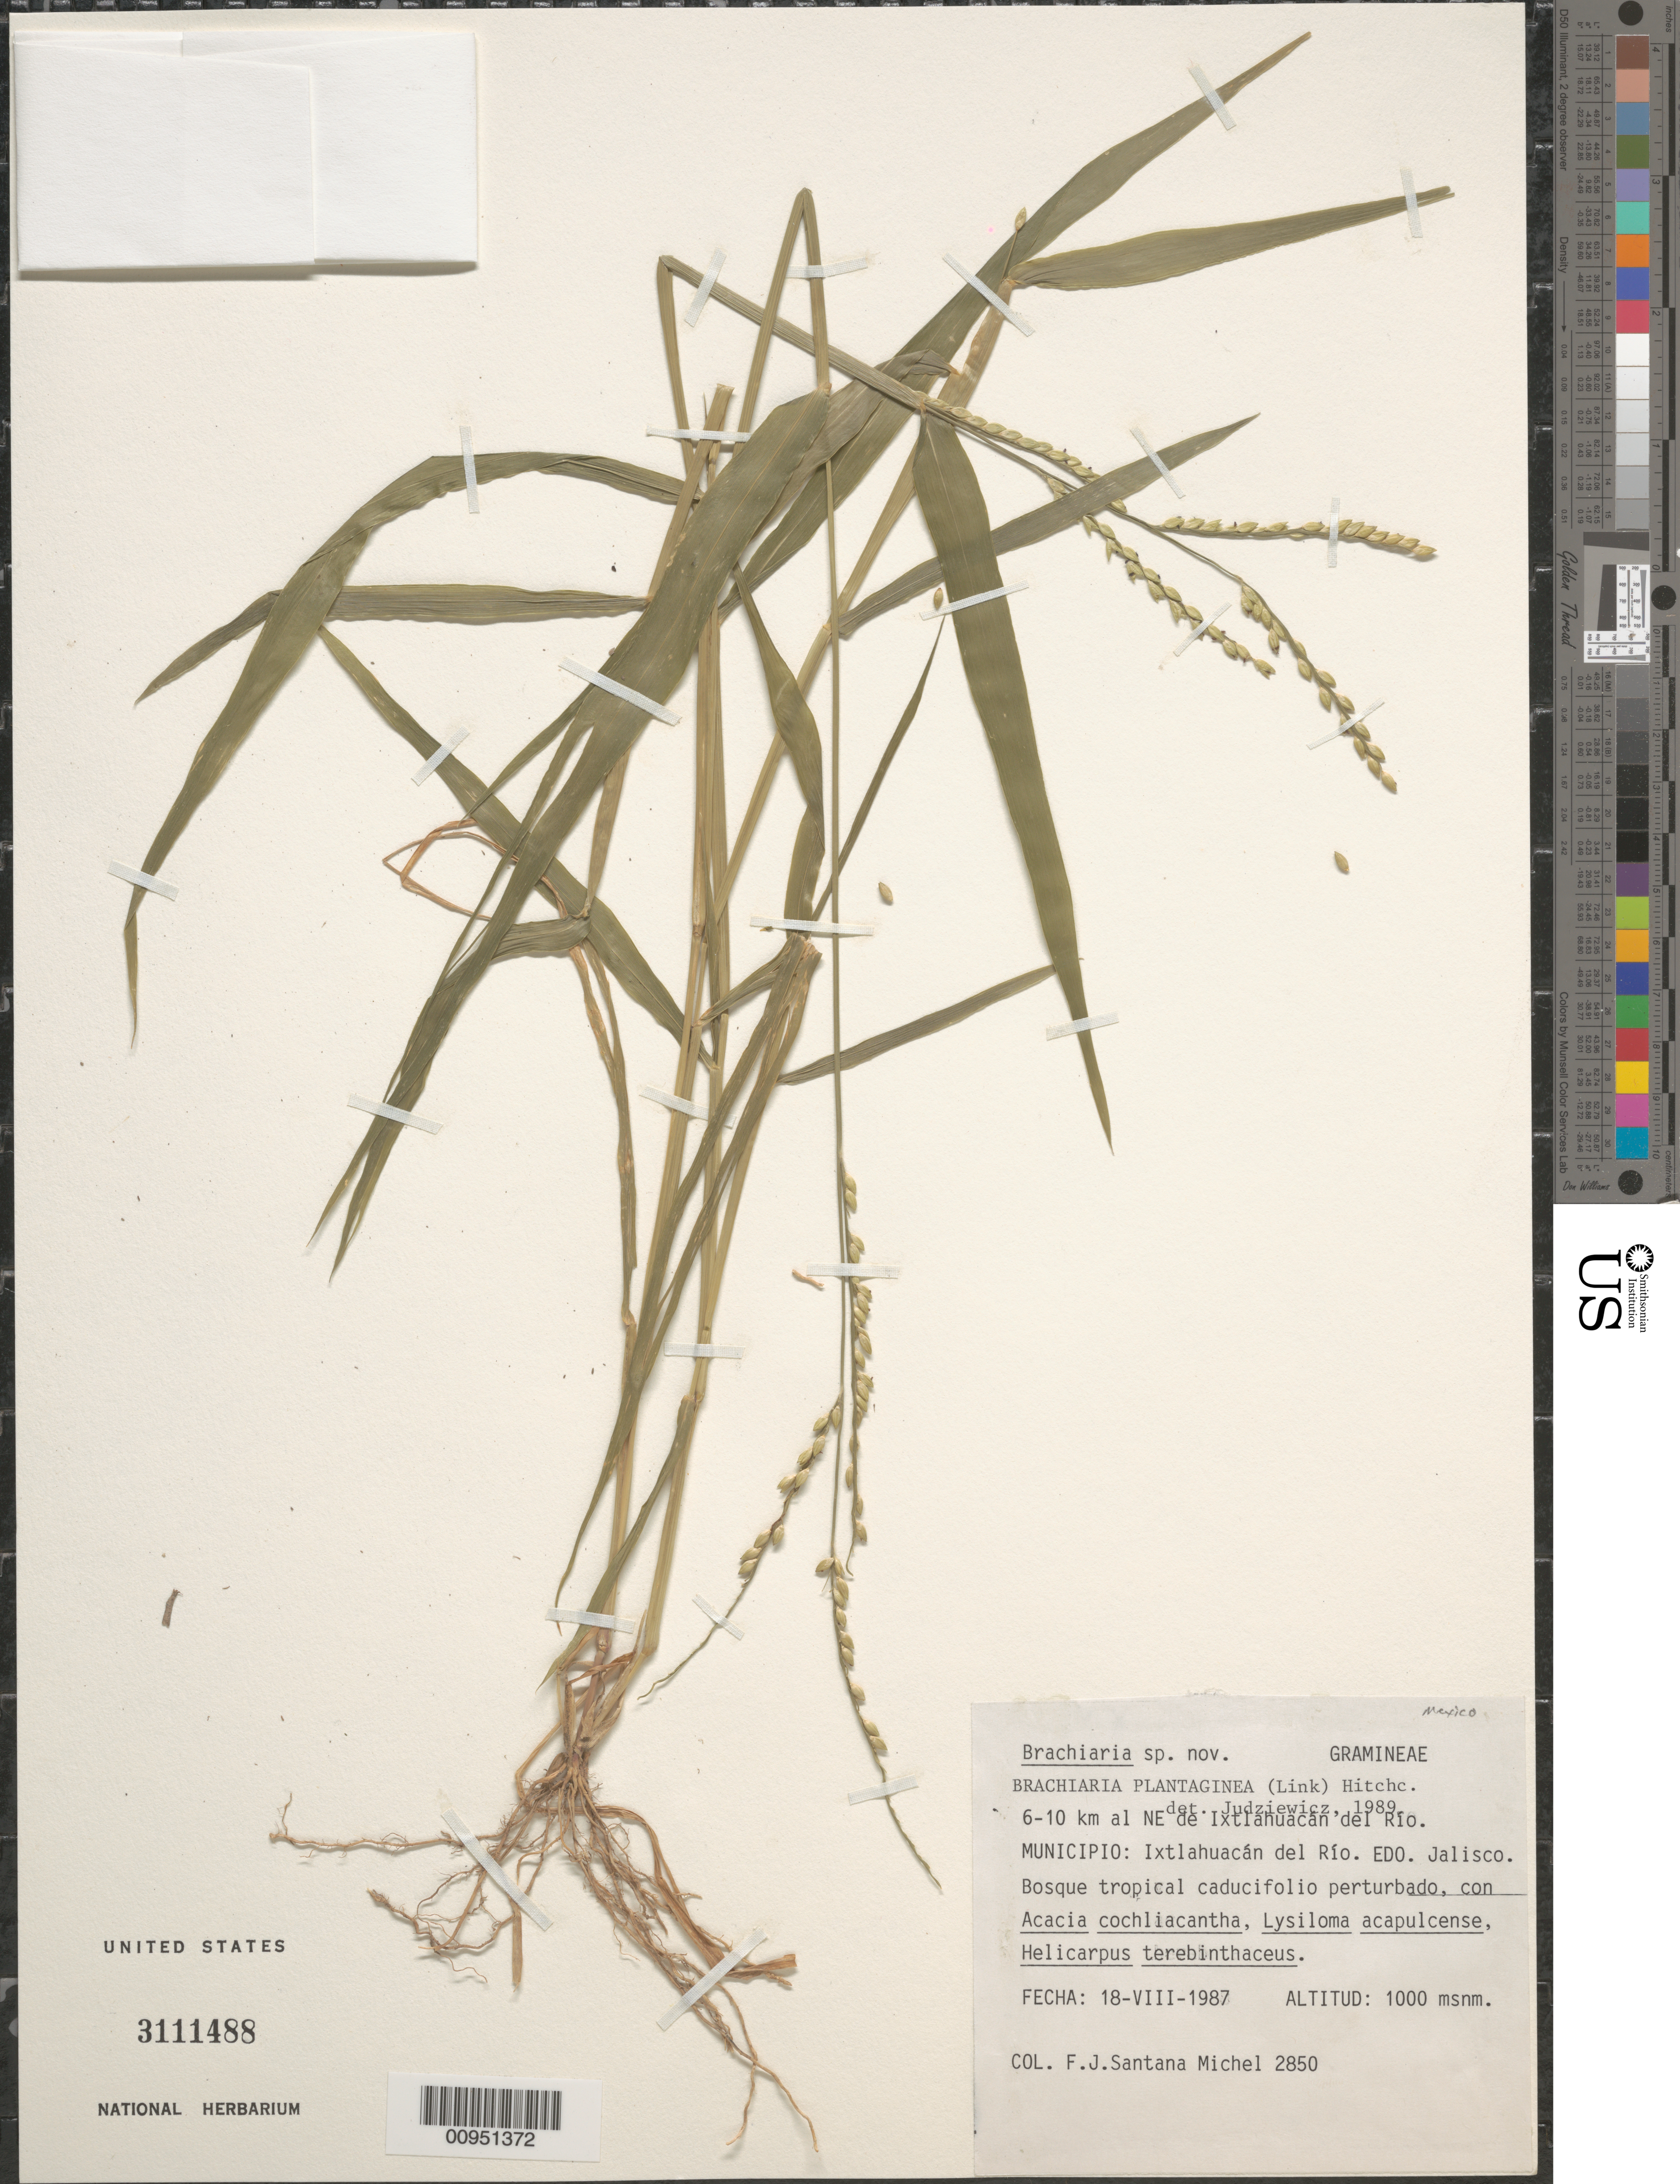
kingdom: Plantae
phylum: Tracheophyta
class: Liliopsida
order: Poales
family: Poaceae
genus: Brachiaria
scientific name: Brachiaria plantaginea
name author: (Link) Hitchc.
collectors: F. J. Santana M.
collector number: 2850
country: Mexico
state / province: Jalisco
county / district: Ixtlahuacan del Rio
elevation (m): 1000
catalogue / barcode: US 3111488